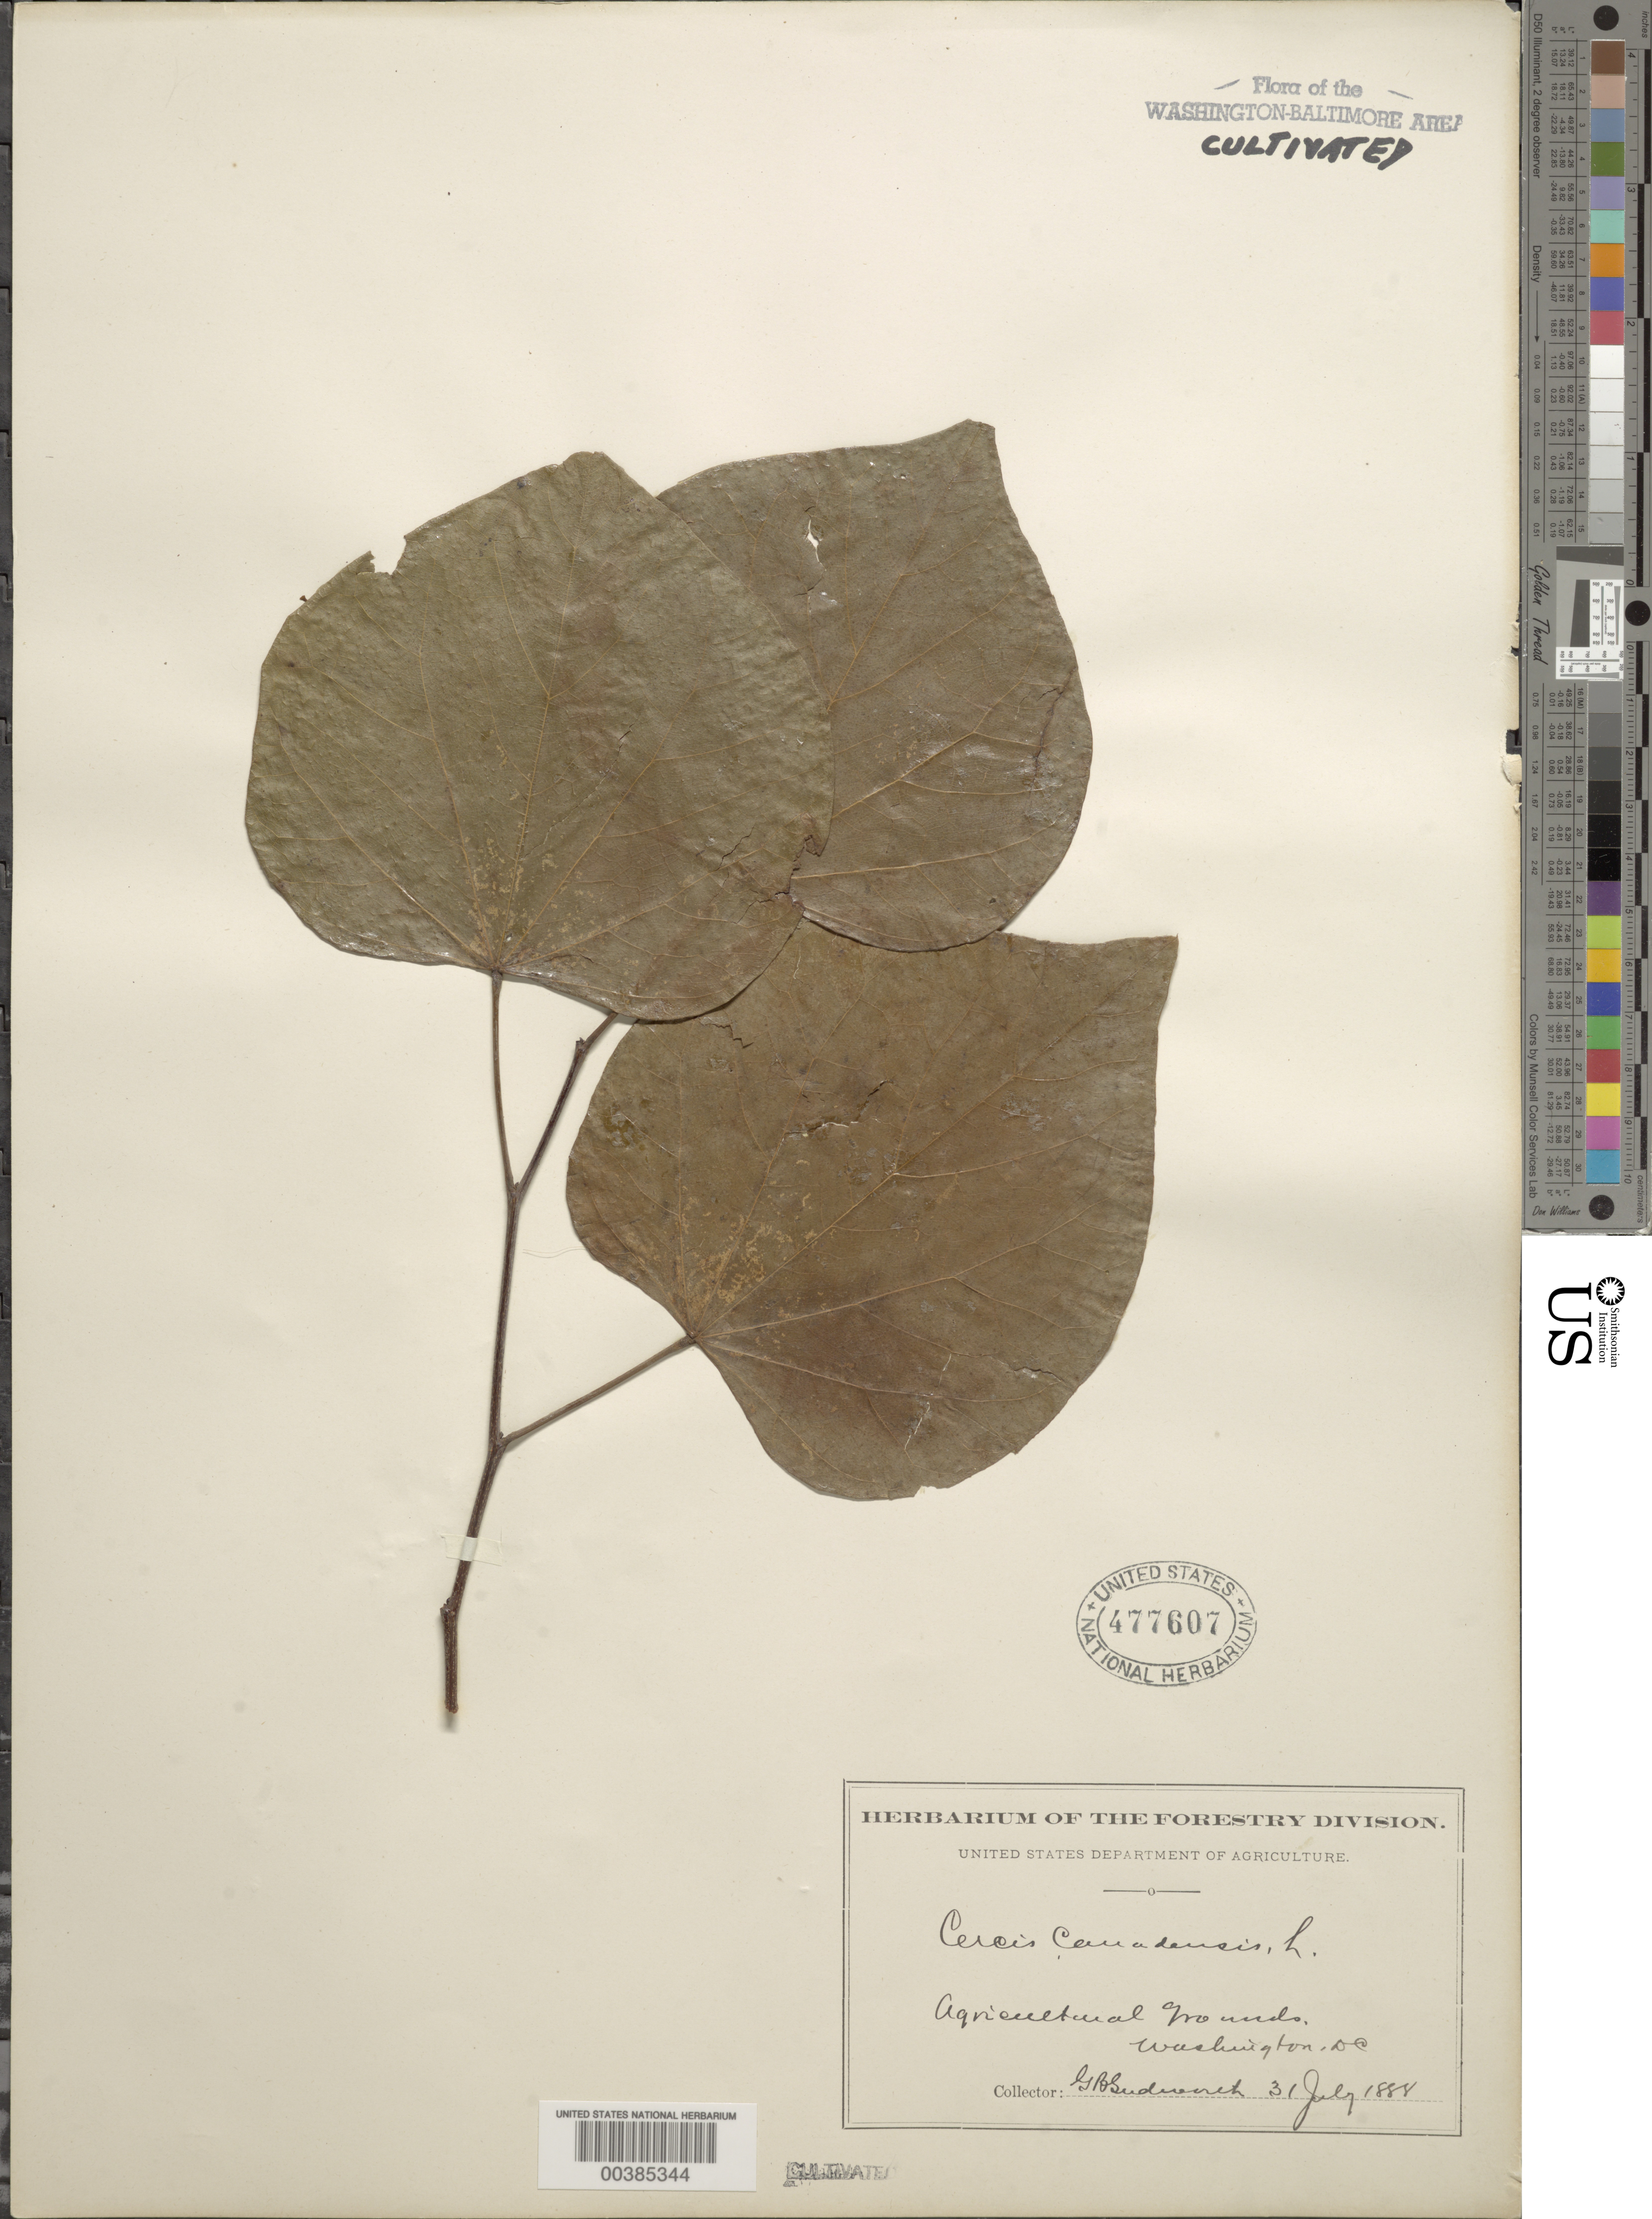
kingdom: Plantae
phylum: Tracheophyta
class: Magnoliopsida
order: Fabales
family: Fabaceae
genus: Cercis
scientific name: Cercis canadensis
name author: L.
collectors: G. B. Sudworth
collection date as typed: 31 Jul 1888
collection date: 1888-07-31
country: United States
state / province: District of Columbia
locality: Agricultural grounds, Washington DC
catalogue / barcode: US 477607